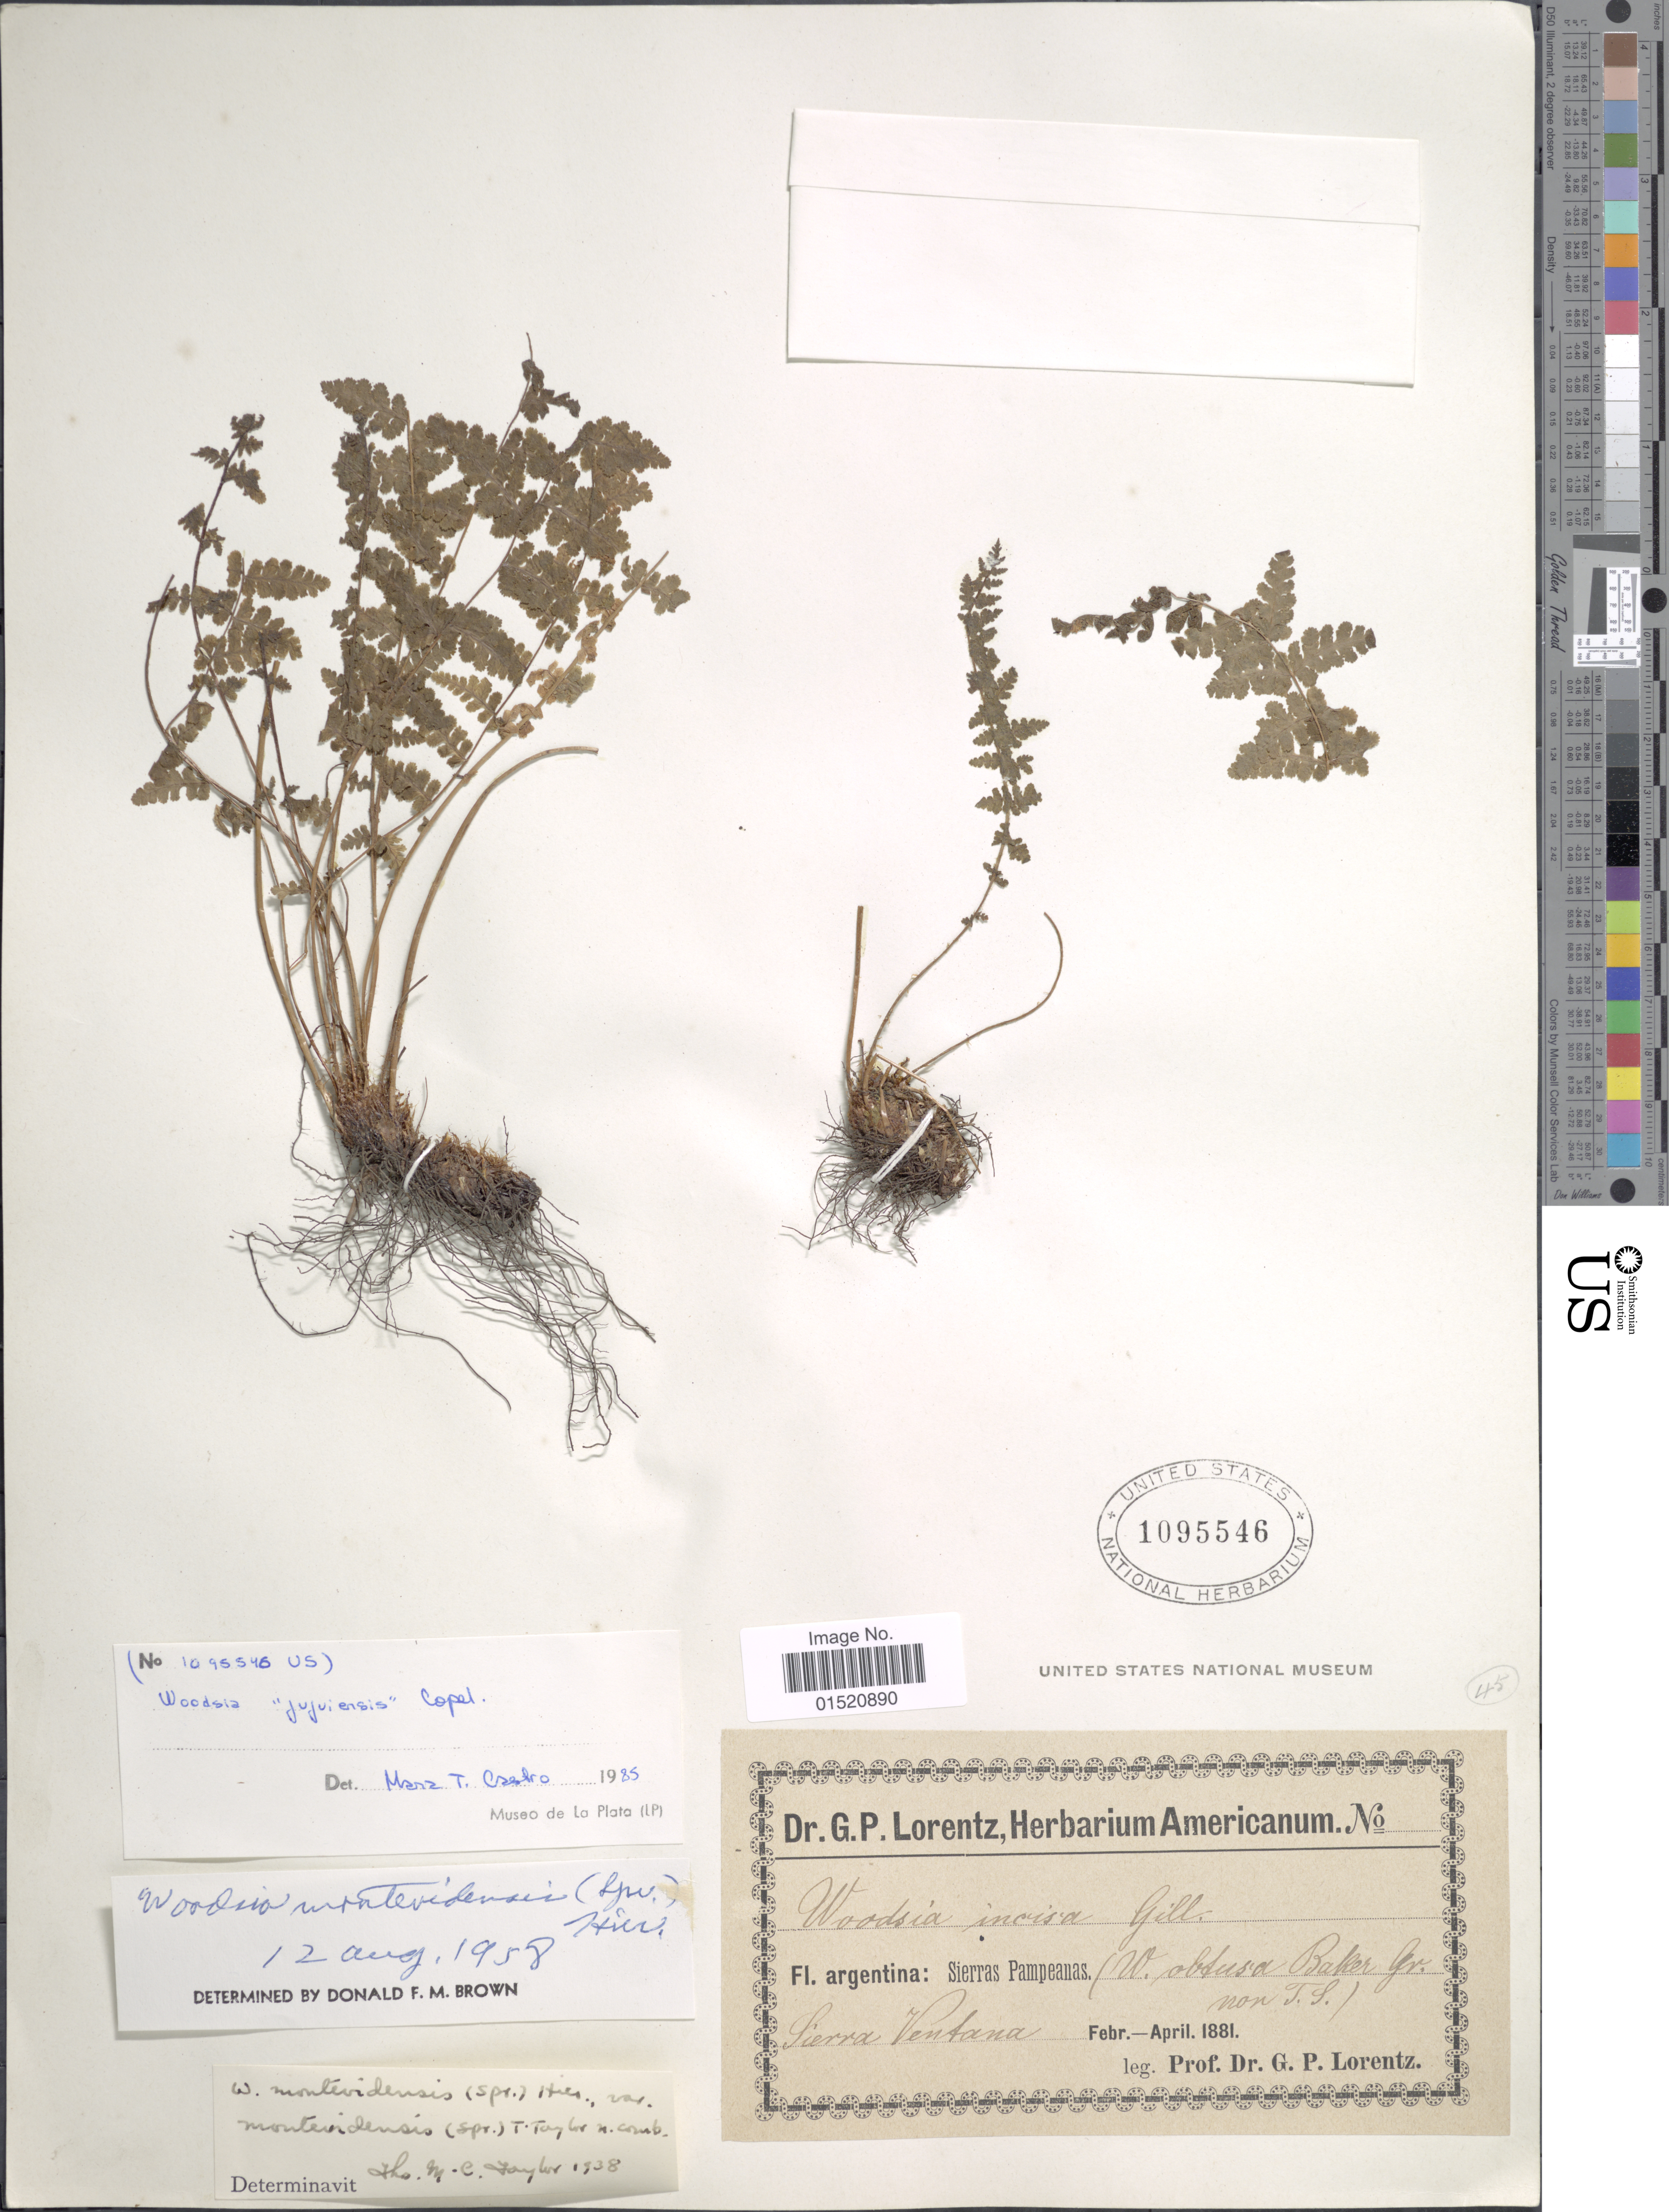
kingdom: Plantae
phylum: Tracheophyta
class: Polypodiopsida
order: Polypodiales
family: Woodsiaceae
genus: Woodsia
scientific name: Woodsia montevidensis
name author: (Spreng.) Hieron.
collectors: P. G. Lorentz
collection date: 1881-02/1881-04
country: Argentina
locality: Sierras Pampeanas. Sierra Ventana.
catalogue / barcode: US 1095546